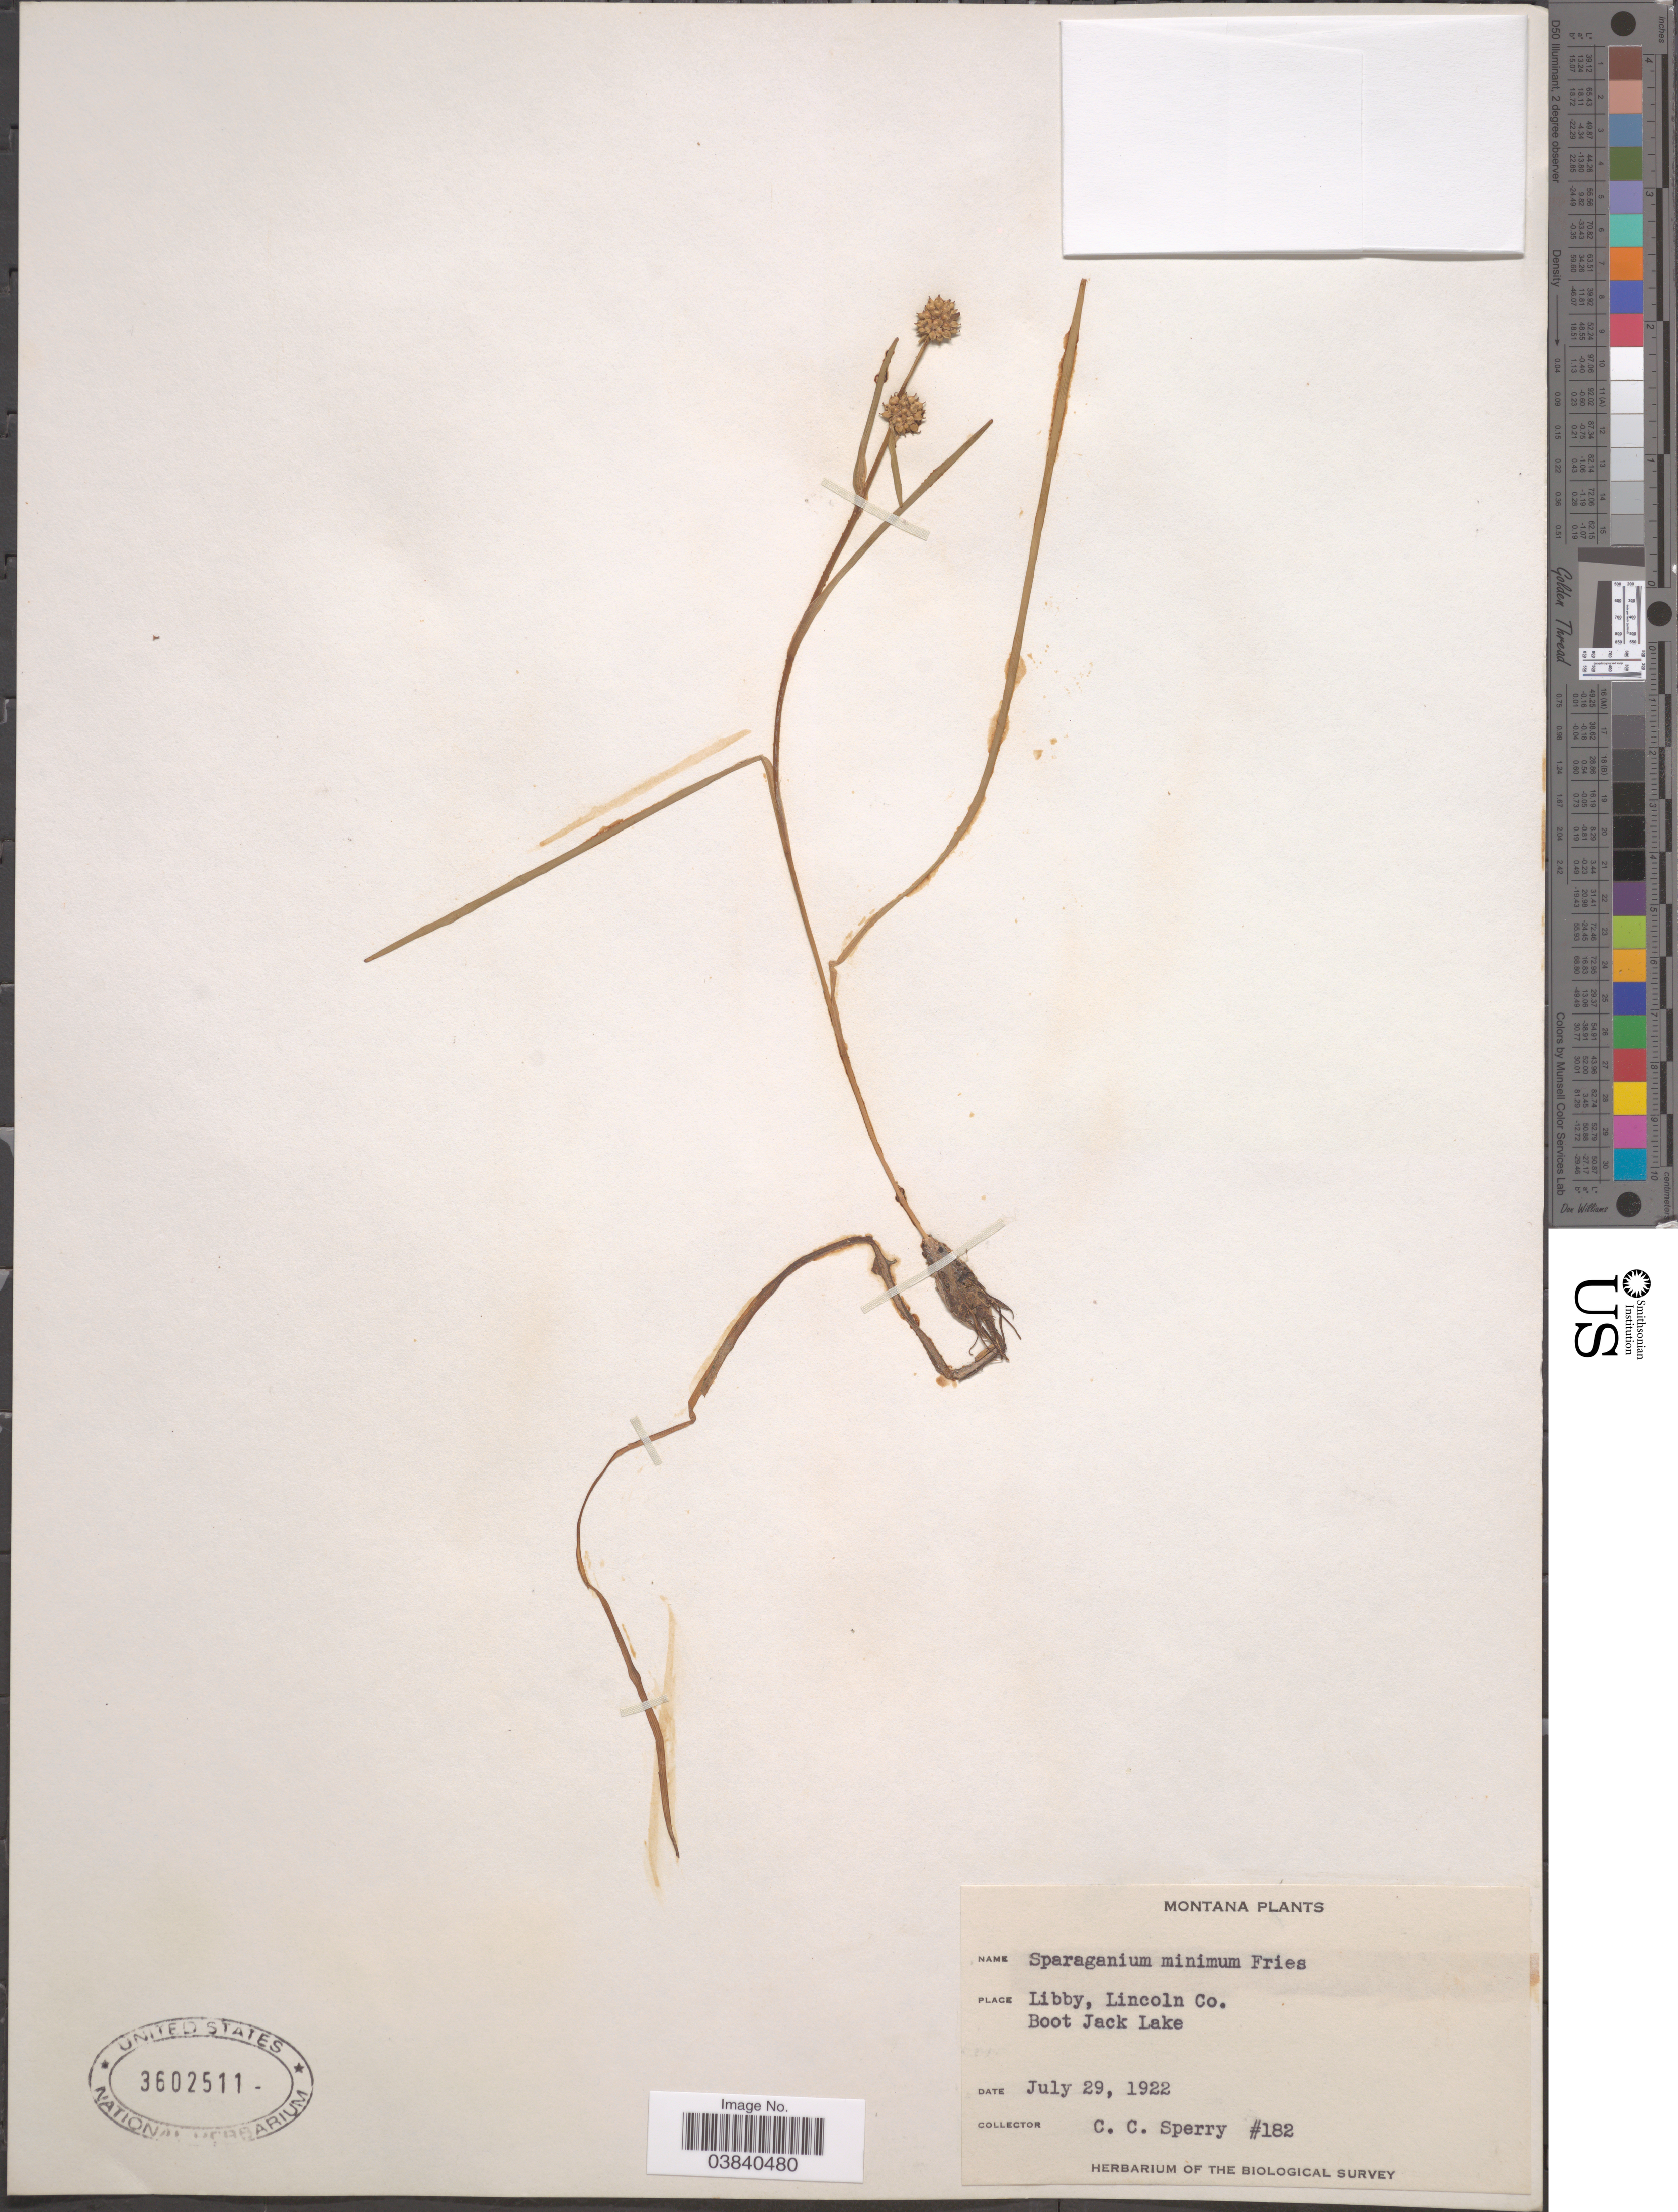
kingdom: Plantae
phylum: Tracheophyta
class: Liliopsida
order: Poales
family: Typhaceae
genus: Sparganium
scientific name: Sparganium minimum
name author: Wallr.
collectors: C. C. Sperry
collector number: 182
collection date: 1922-07-29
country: United States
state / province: Montana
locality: Libby, Lincoln Co. Boot Jack Lake.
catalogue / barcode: US 3602511